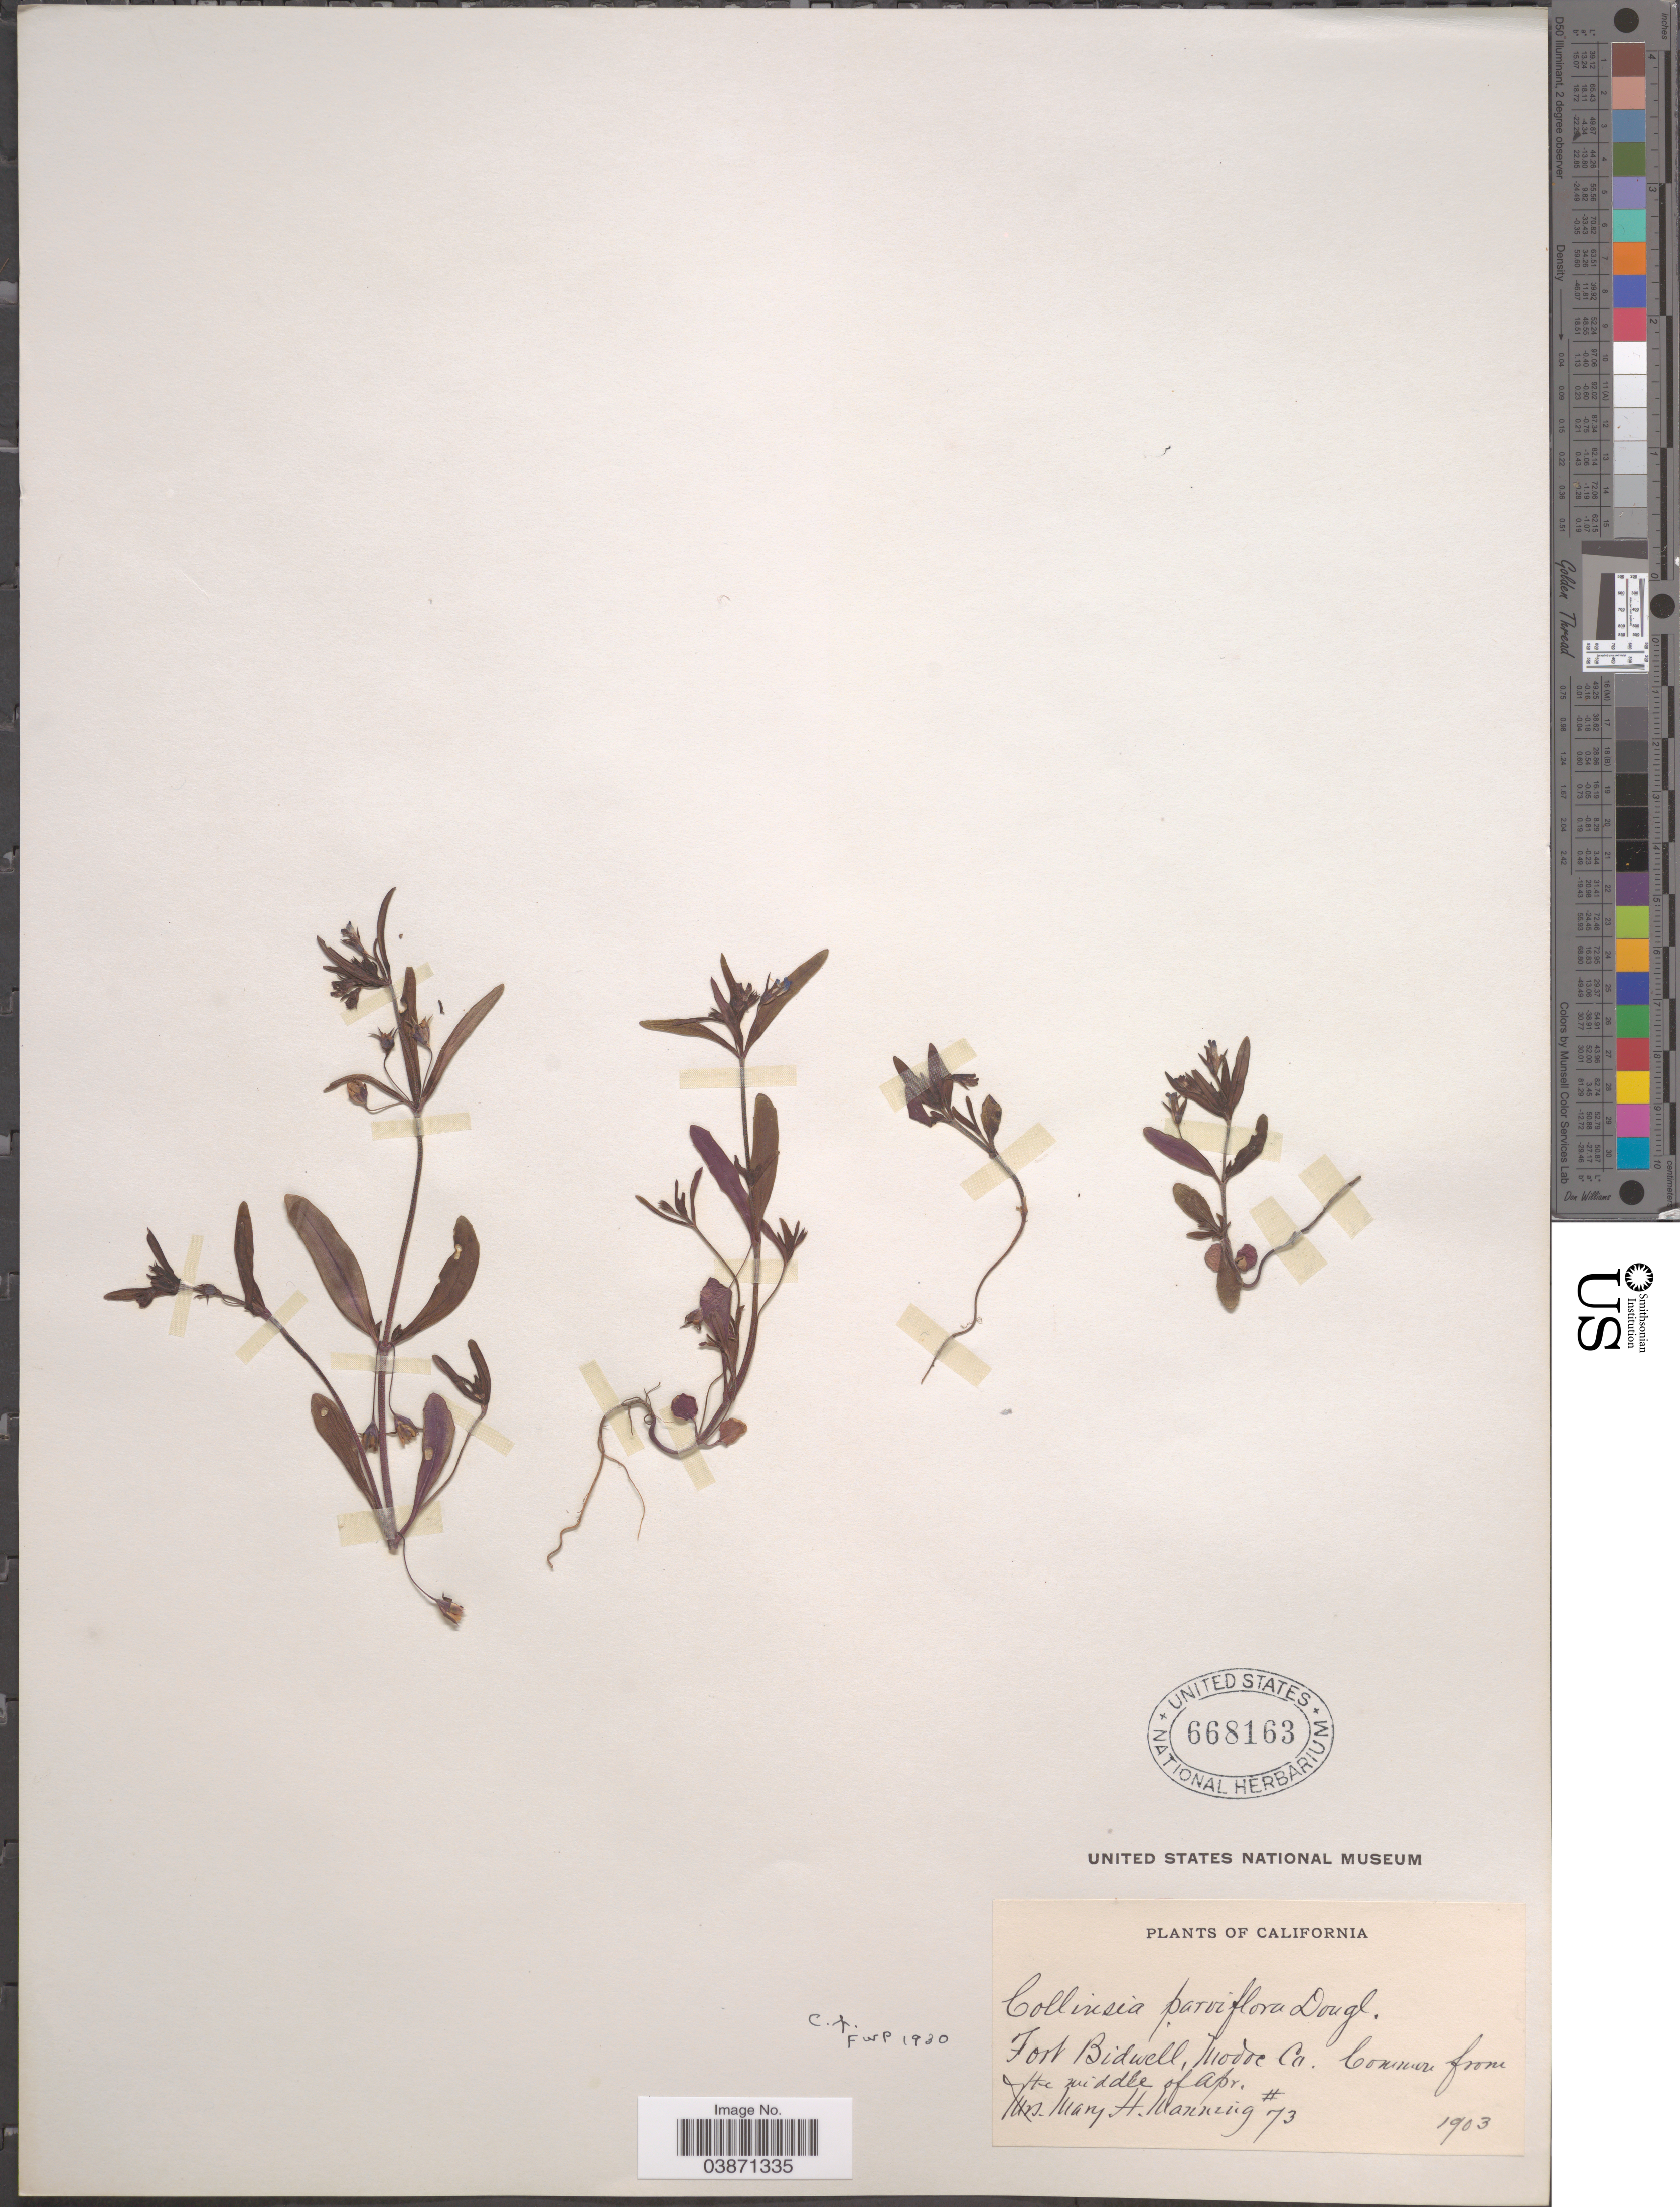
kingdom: Plantae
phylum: Tracheophyta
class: Magnoliopsida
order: Lamiales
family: Plantaginaceae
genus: Collinsia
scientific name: Collinsia parviflora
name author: Douglas ex Lindl.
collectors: M. Manning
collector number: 7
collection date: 1903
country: United States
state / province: California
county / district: Modoc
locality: Fort Bidwell, Modoc Co.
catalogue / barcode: US 668163